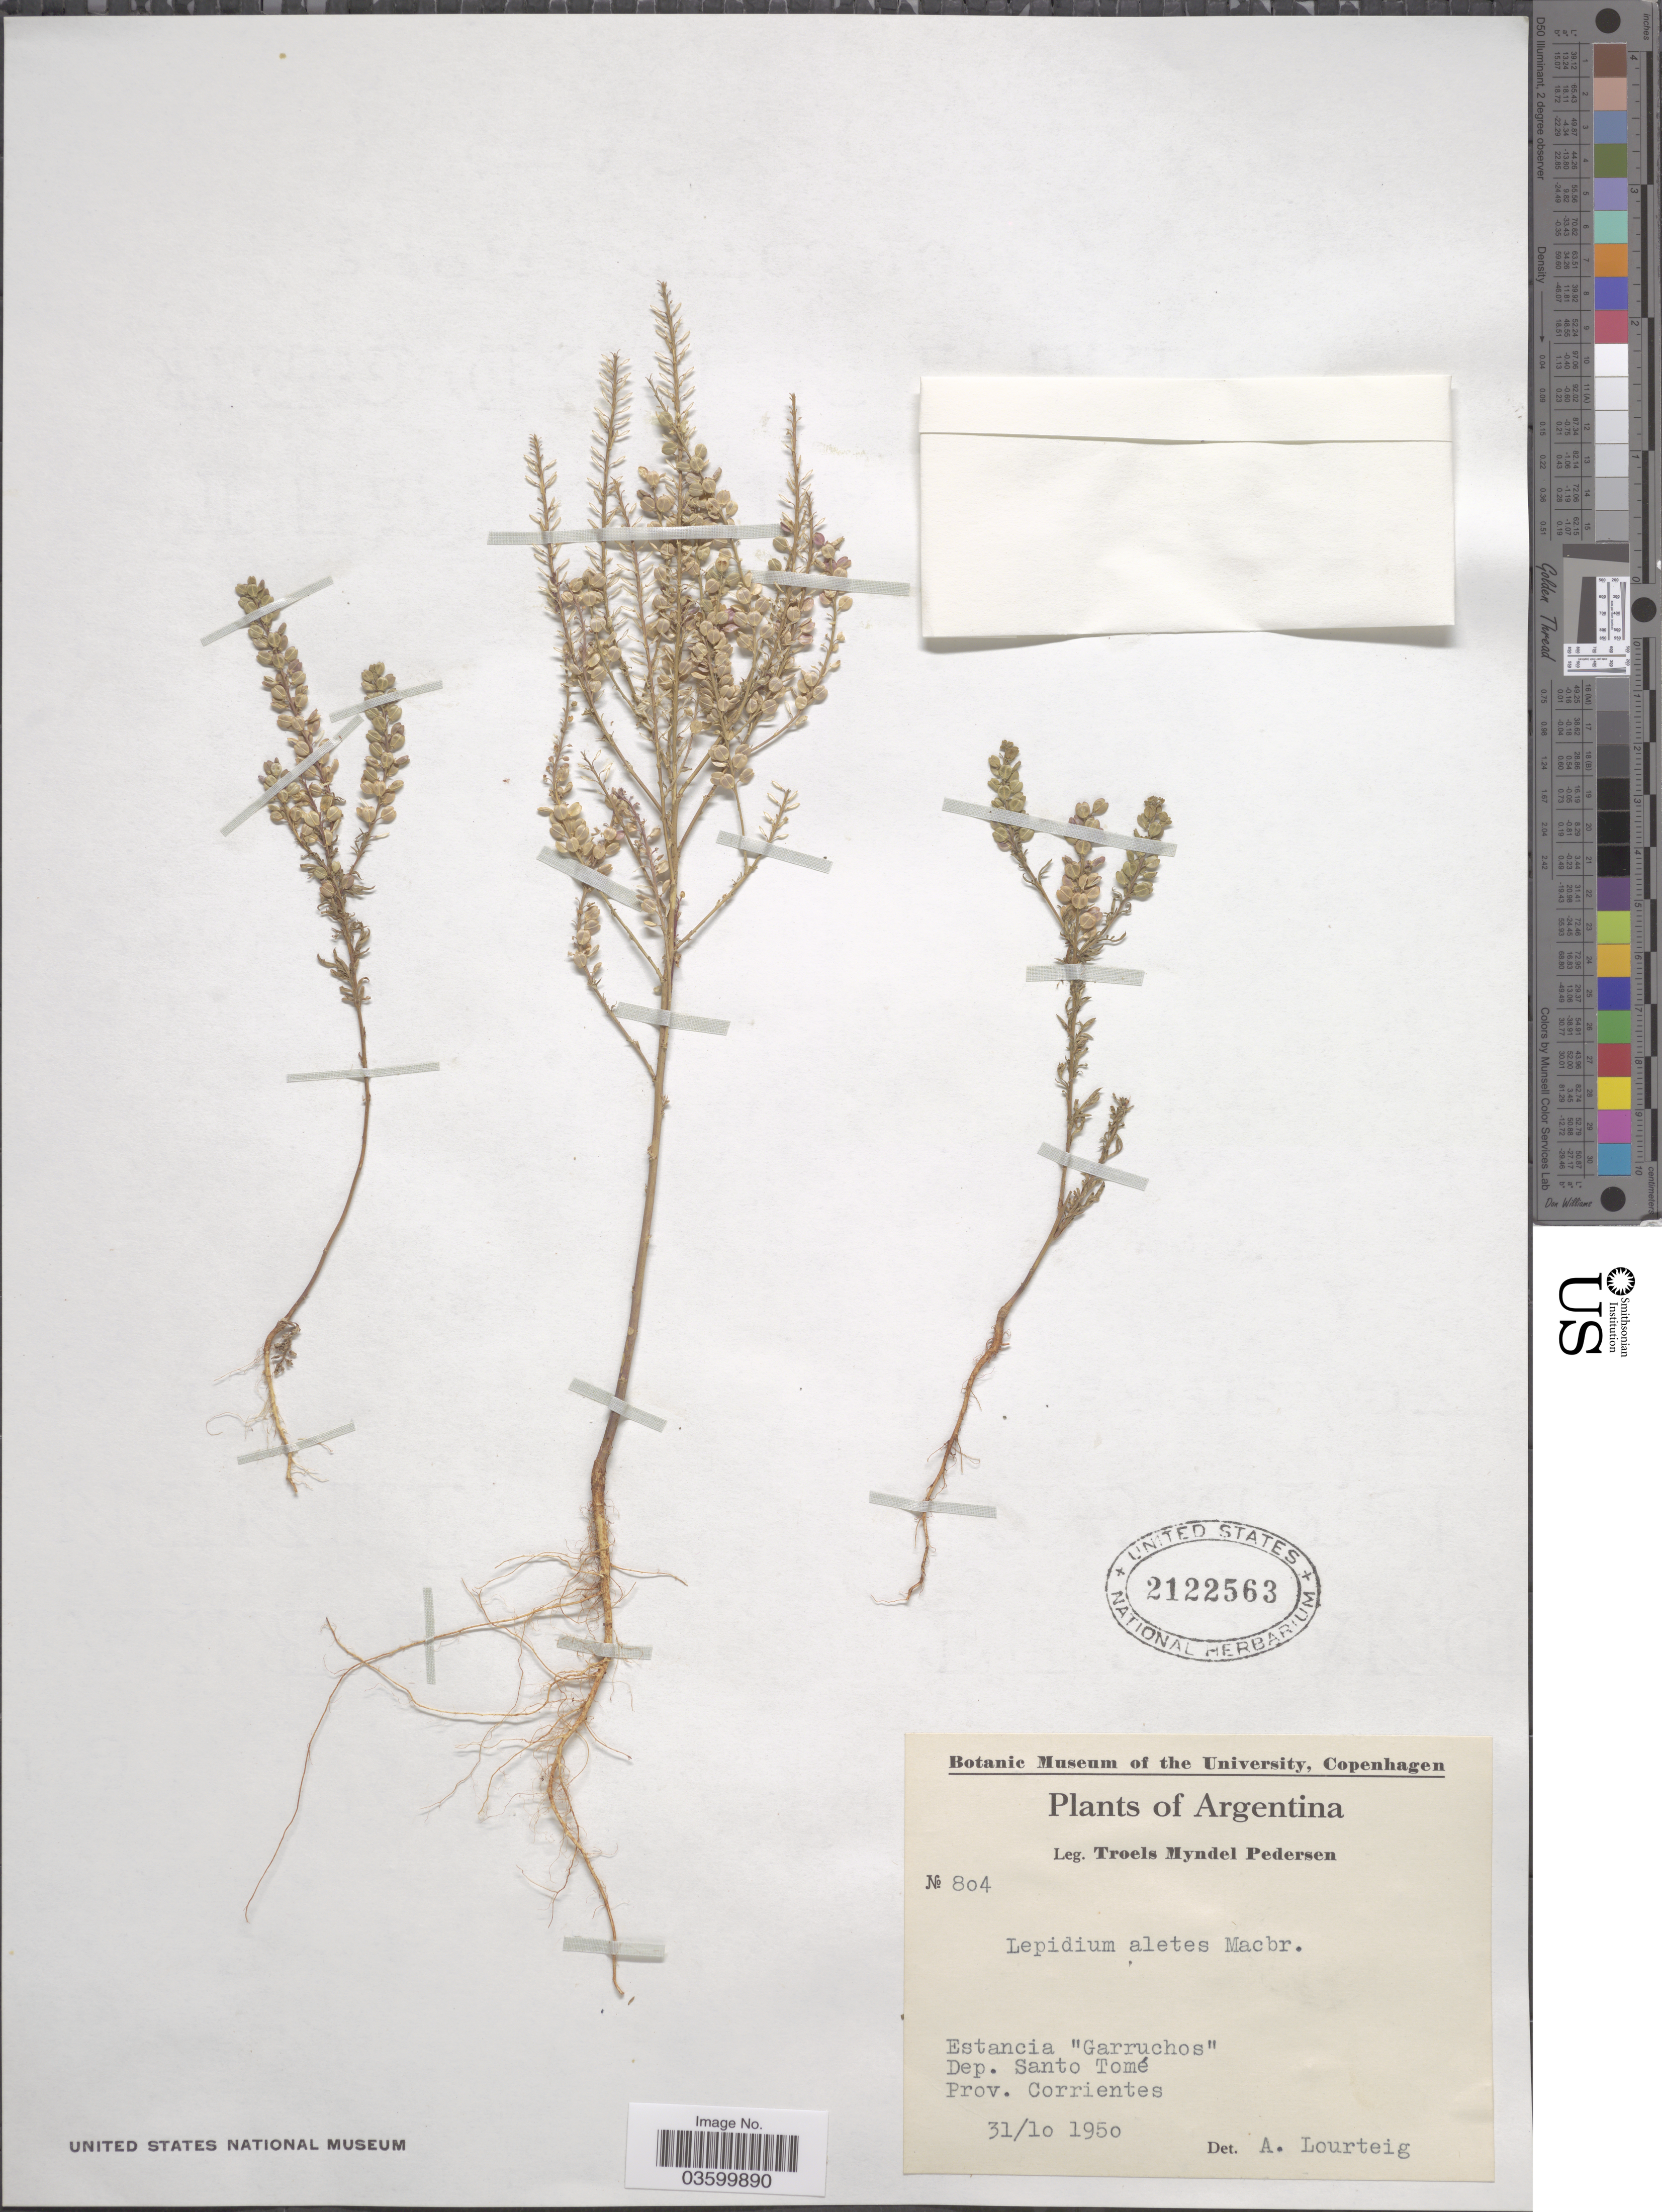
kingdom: Plantae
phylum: Tracheophyta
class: Magnoliopsida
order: Brassicales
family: Brassicaceae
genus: Lepidium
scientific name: Lepidium aletes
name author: J.F. Macbr.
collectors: T. Pederson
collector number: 804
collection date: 1950-10-31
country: Argentina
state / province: Corrientes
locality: Estancia "Garruchos". Dep. Santo Tomé.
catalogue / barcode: US 2122563